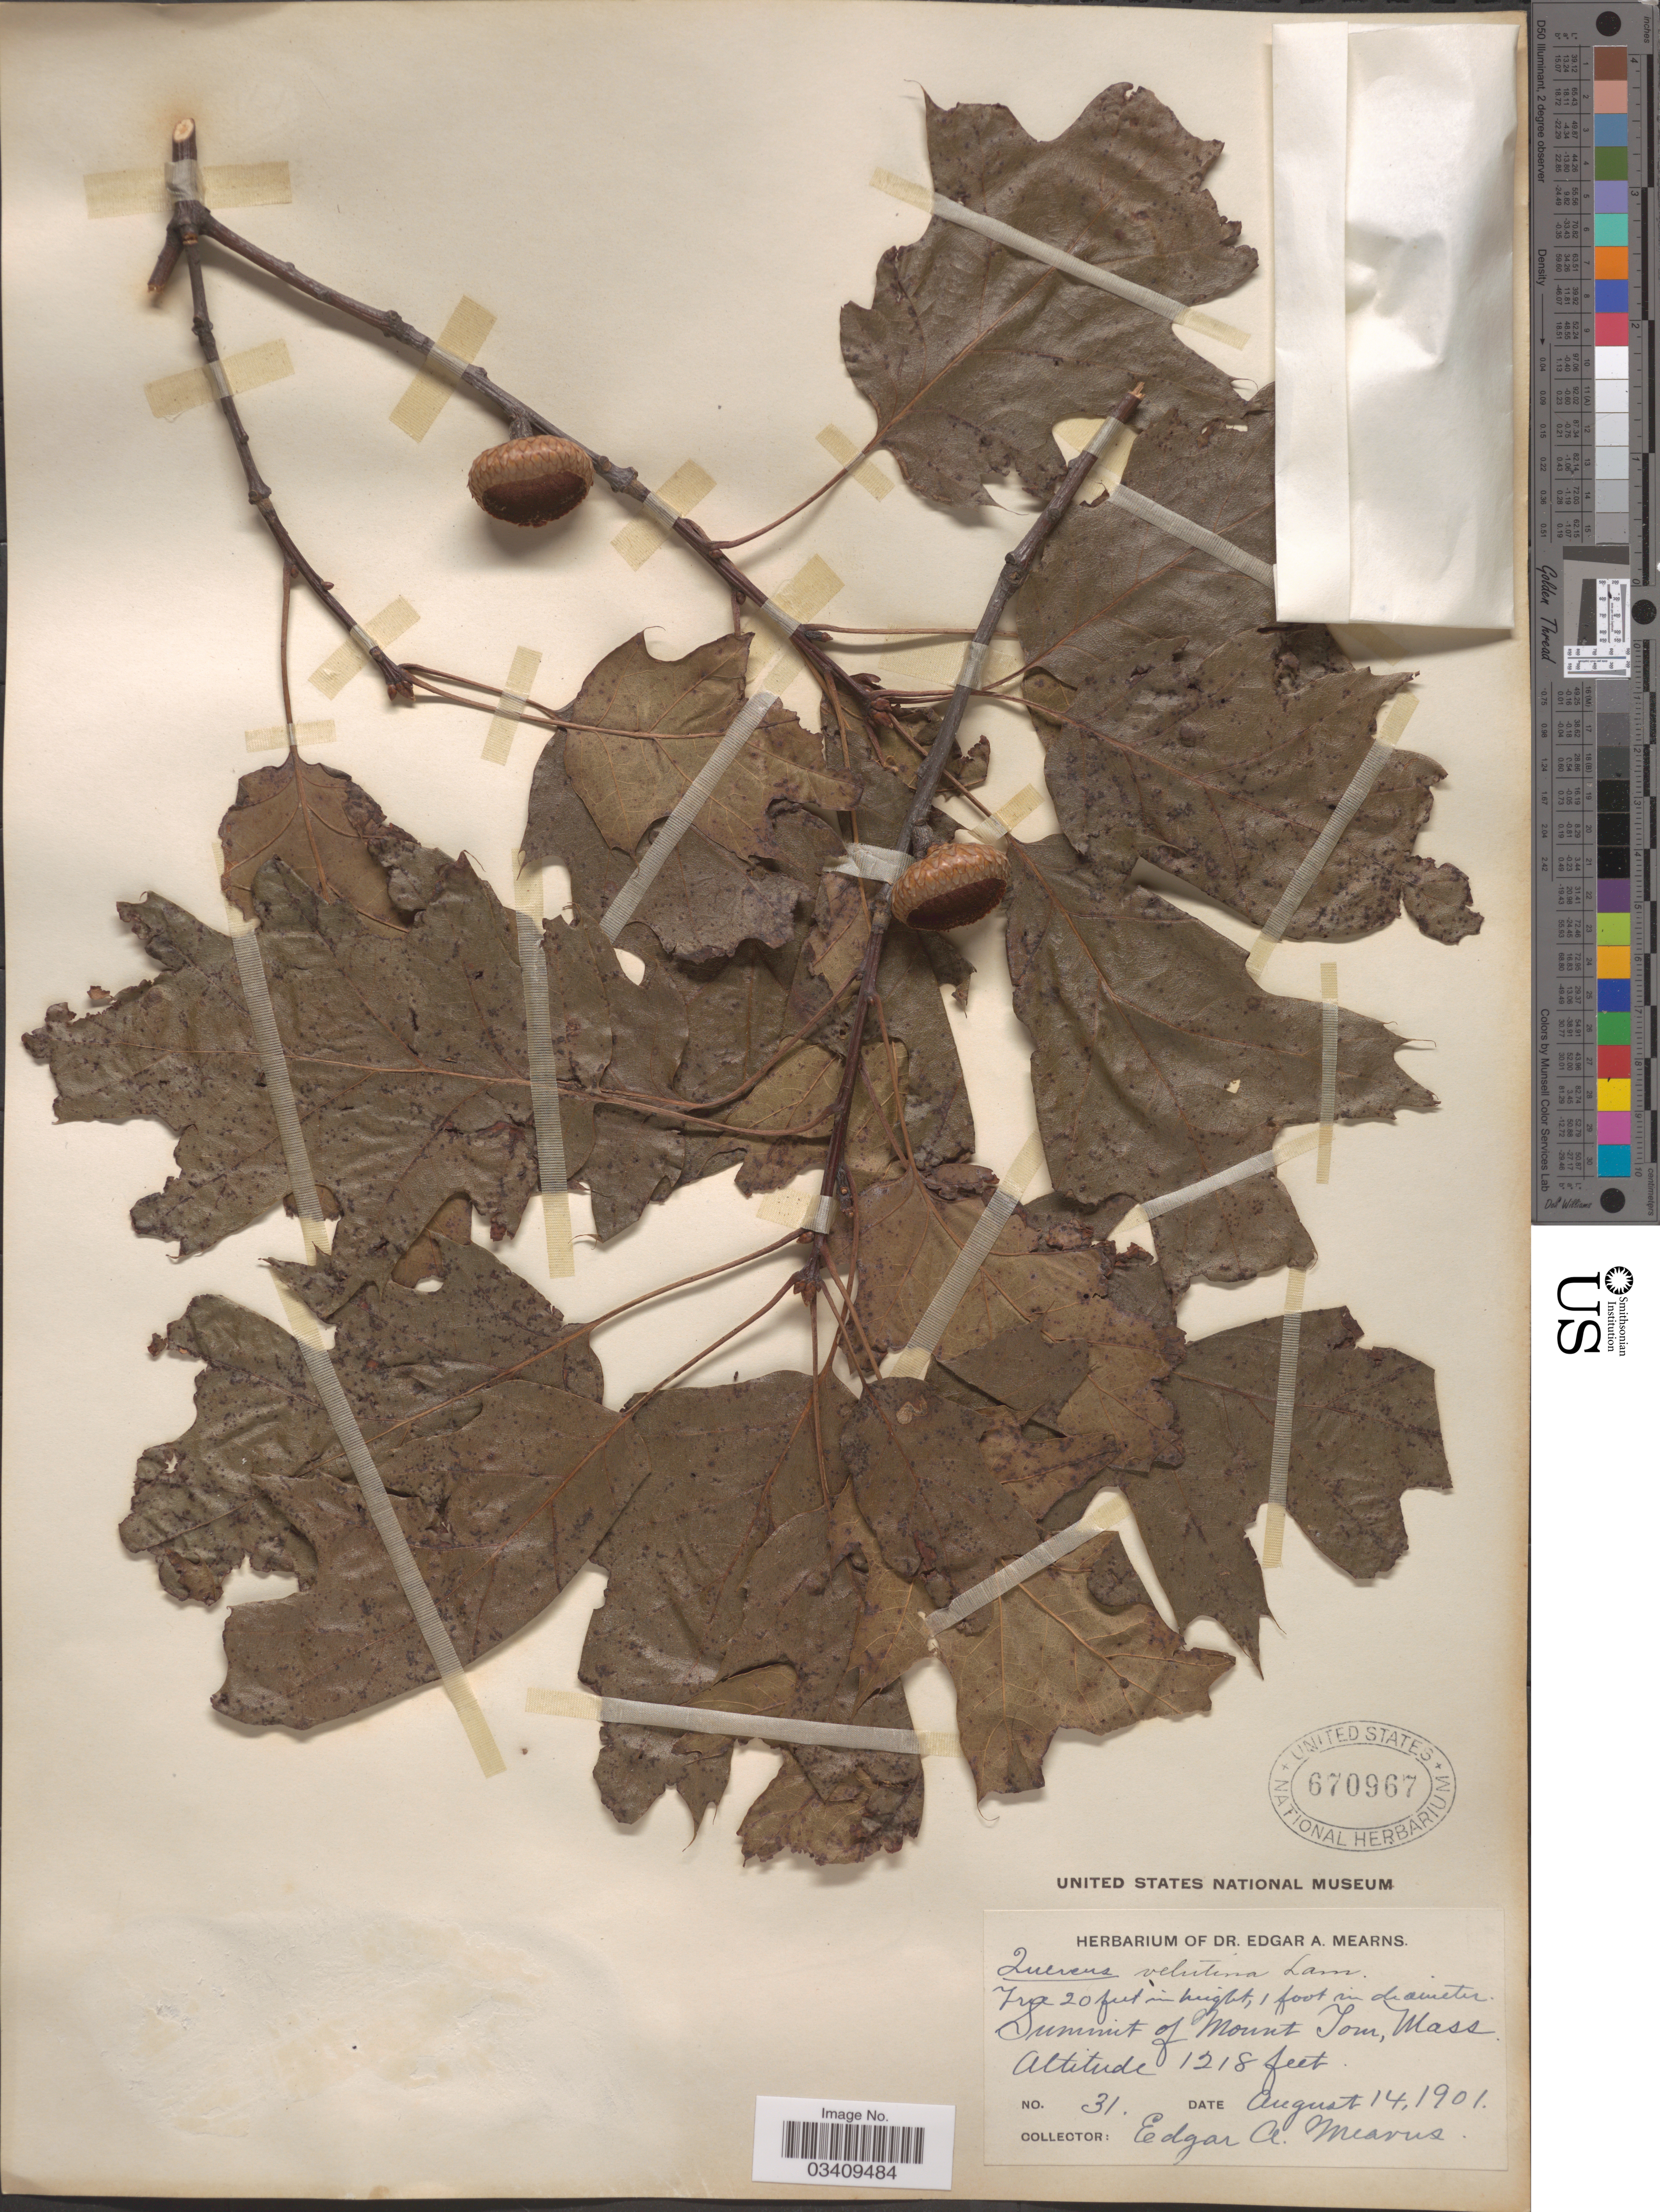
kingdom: Plantae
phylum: Tracheophyta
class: Magnoliopsida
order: Fagales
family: Fagaceae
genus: Quercus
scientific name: Quercus velutina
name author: Lam.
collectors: E. A. Mearns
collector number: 31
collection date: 1901-08-14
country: United States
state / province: Massachusetts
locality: Summit of Mount Tom.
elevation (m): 371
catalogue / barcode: US 670967